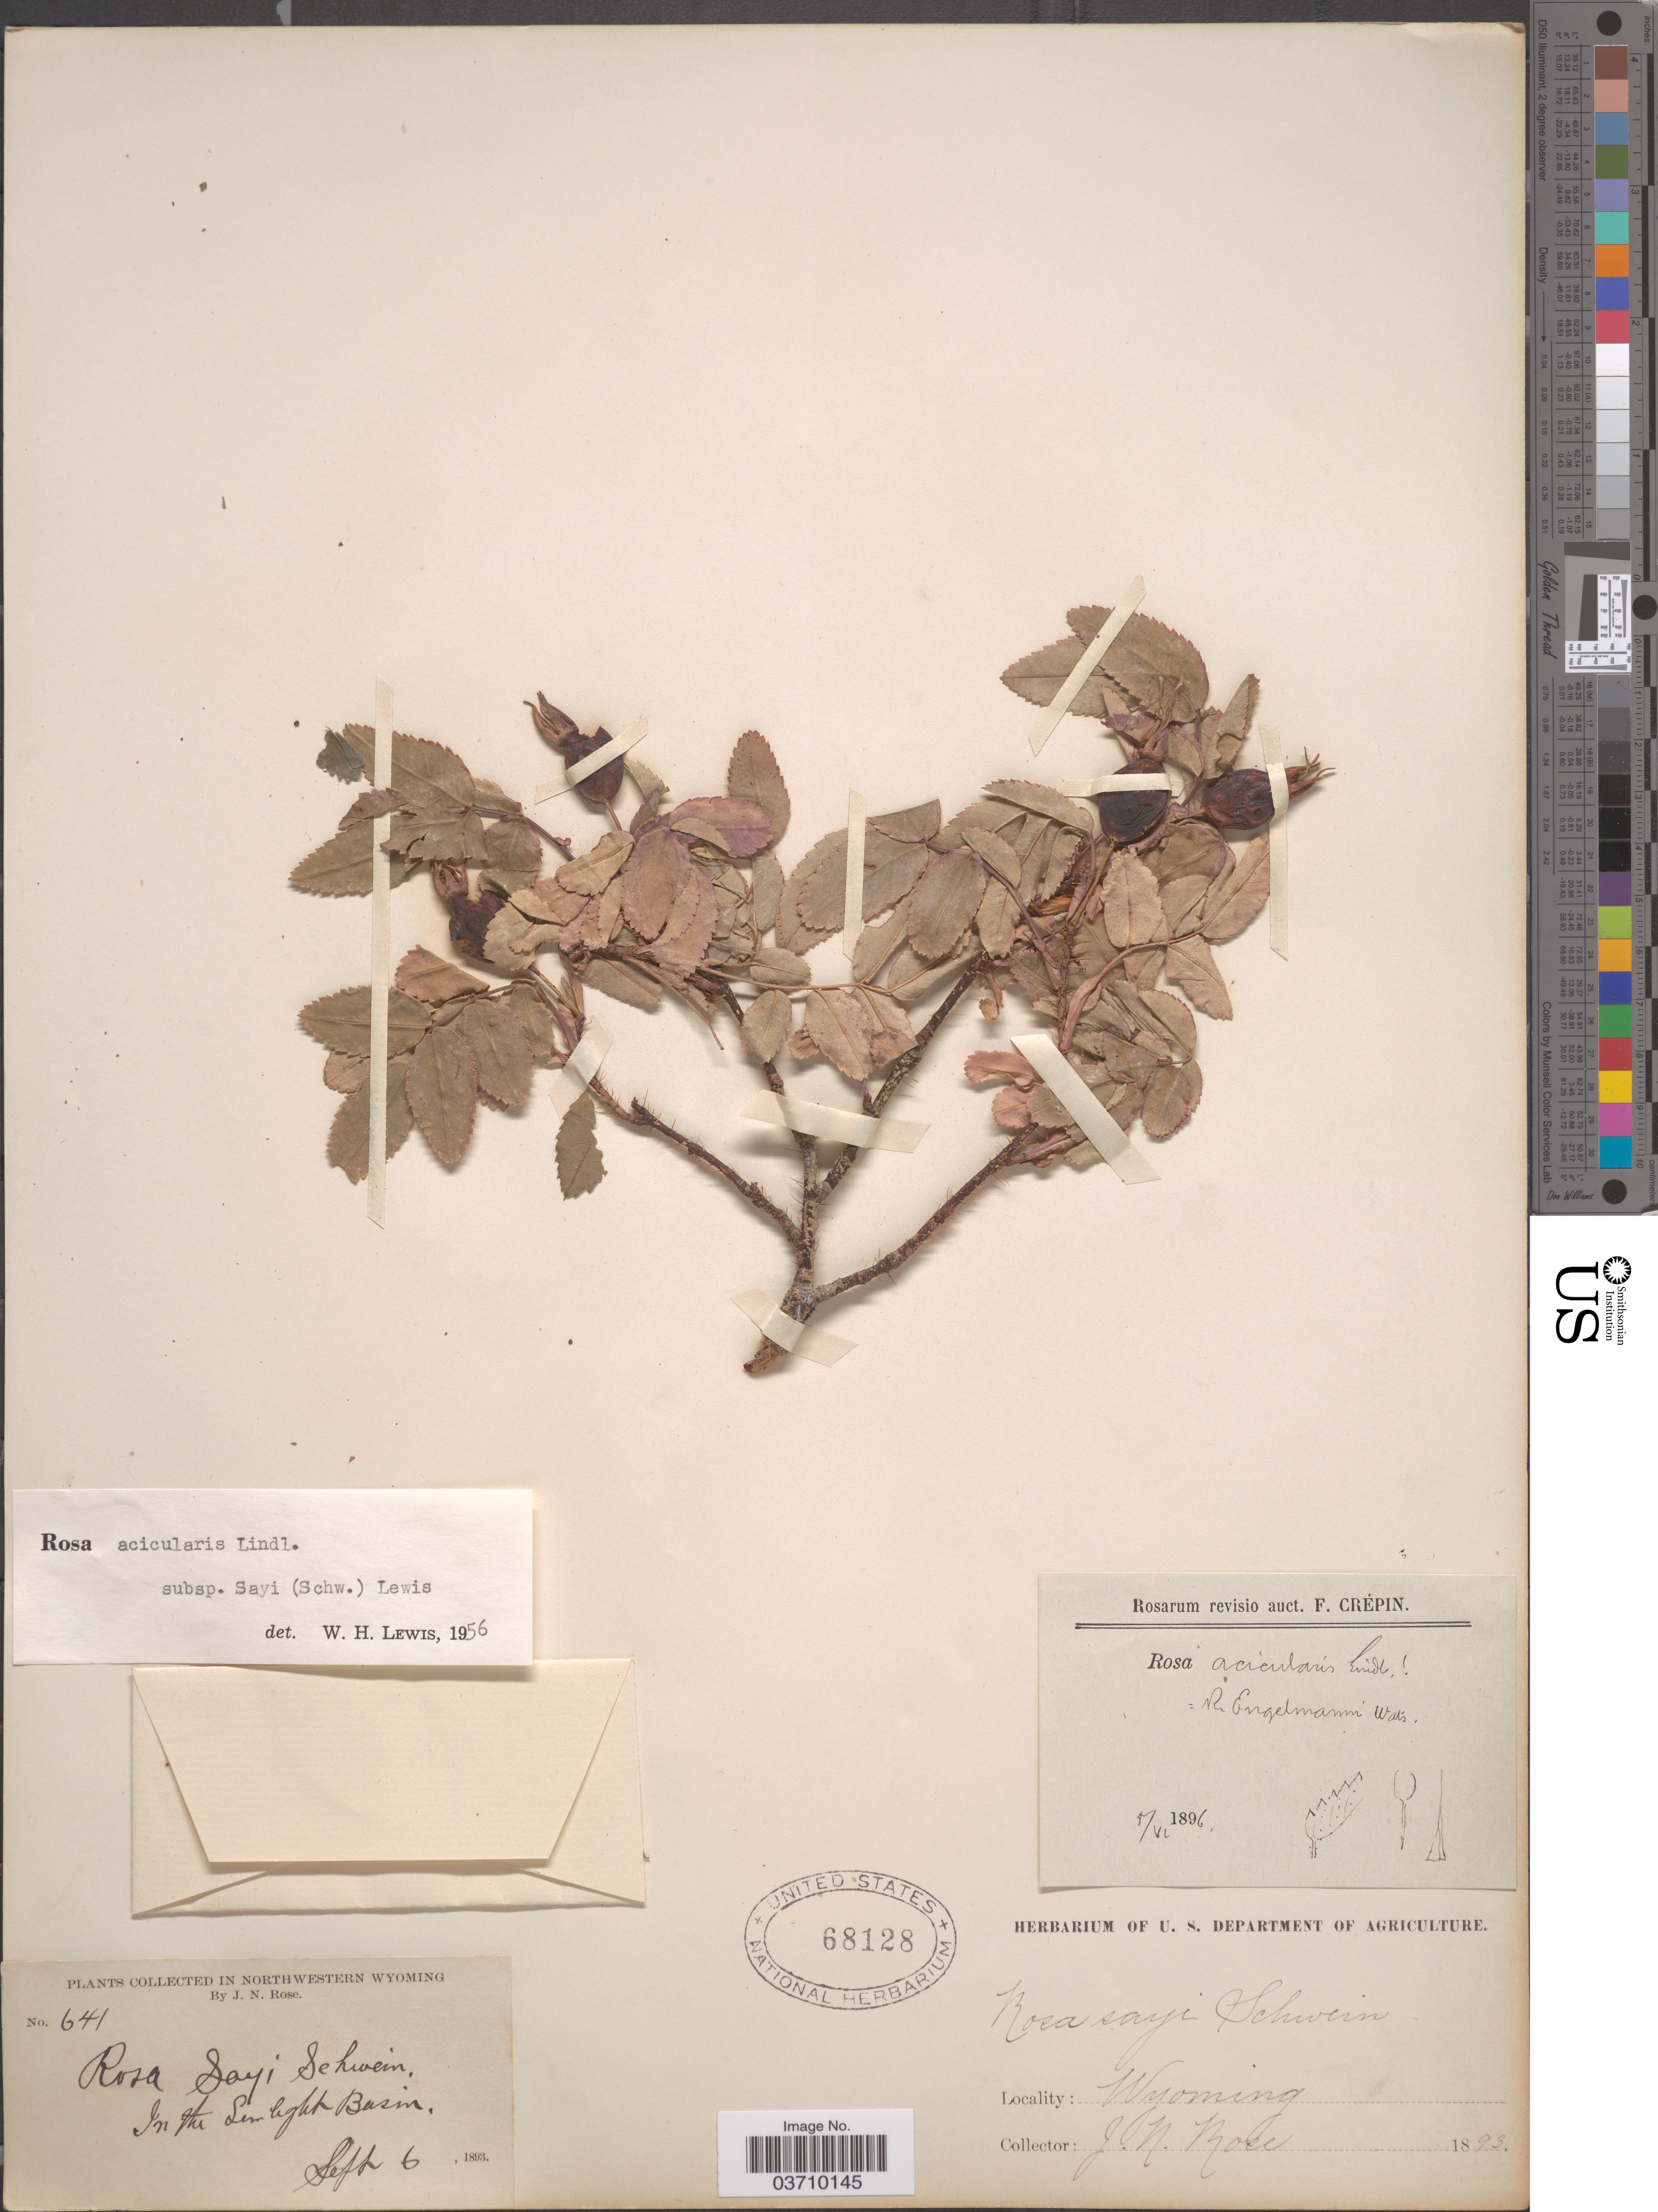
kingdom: Plantae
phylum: Tracheophyta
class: Magnoliopsida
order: Rosales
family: Rosaceae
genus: Rosa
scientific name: Rosa acicularis var. sayi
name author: (Schwein.) Rehder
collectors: J. N. Rose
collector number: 641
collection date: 1893-09-06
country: United States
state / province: Wyoming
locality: Northwestern Wyoming. In the Sunlight Basin.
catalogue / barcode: US 68128